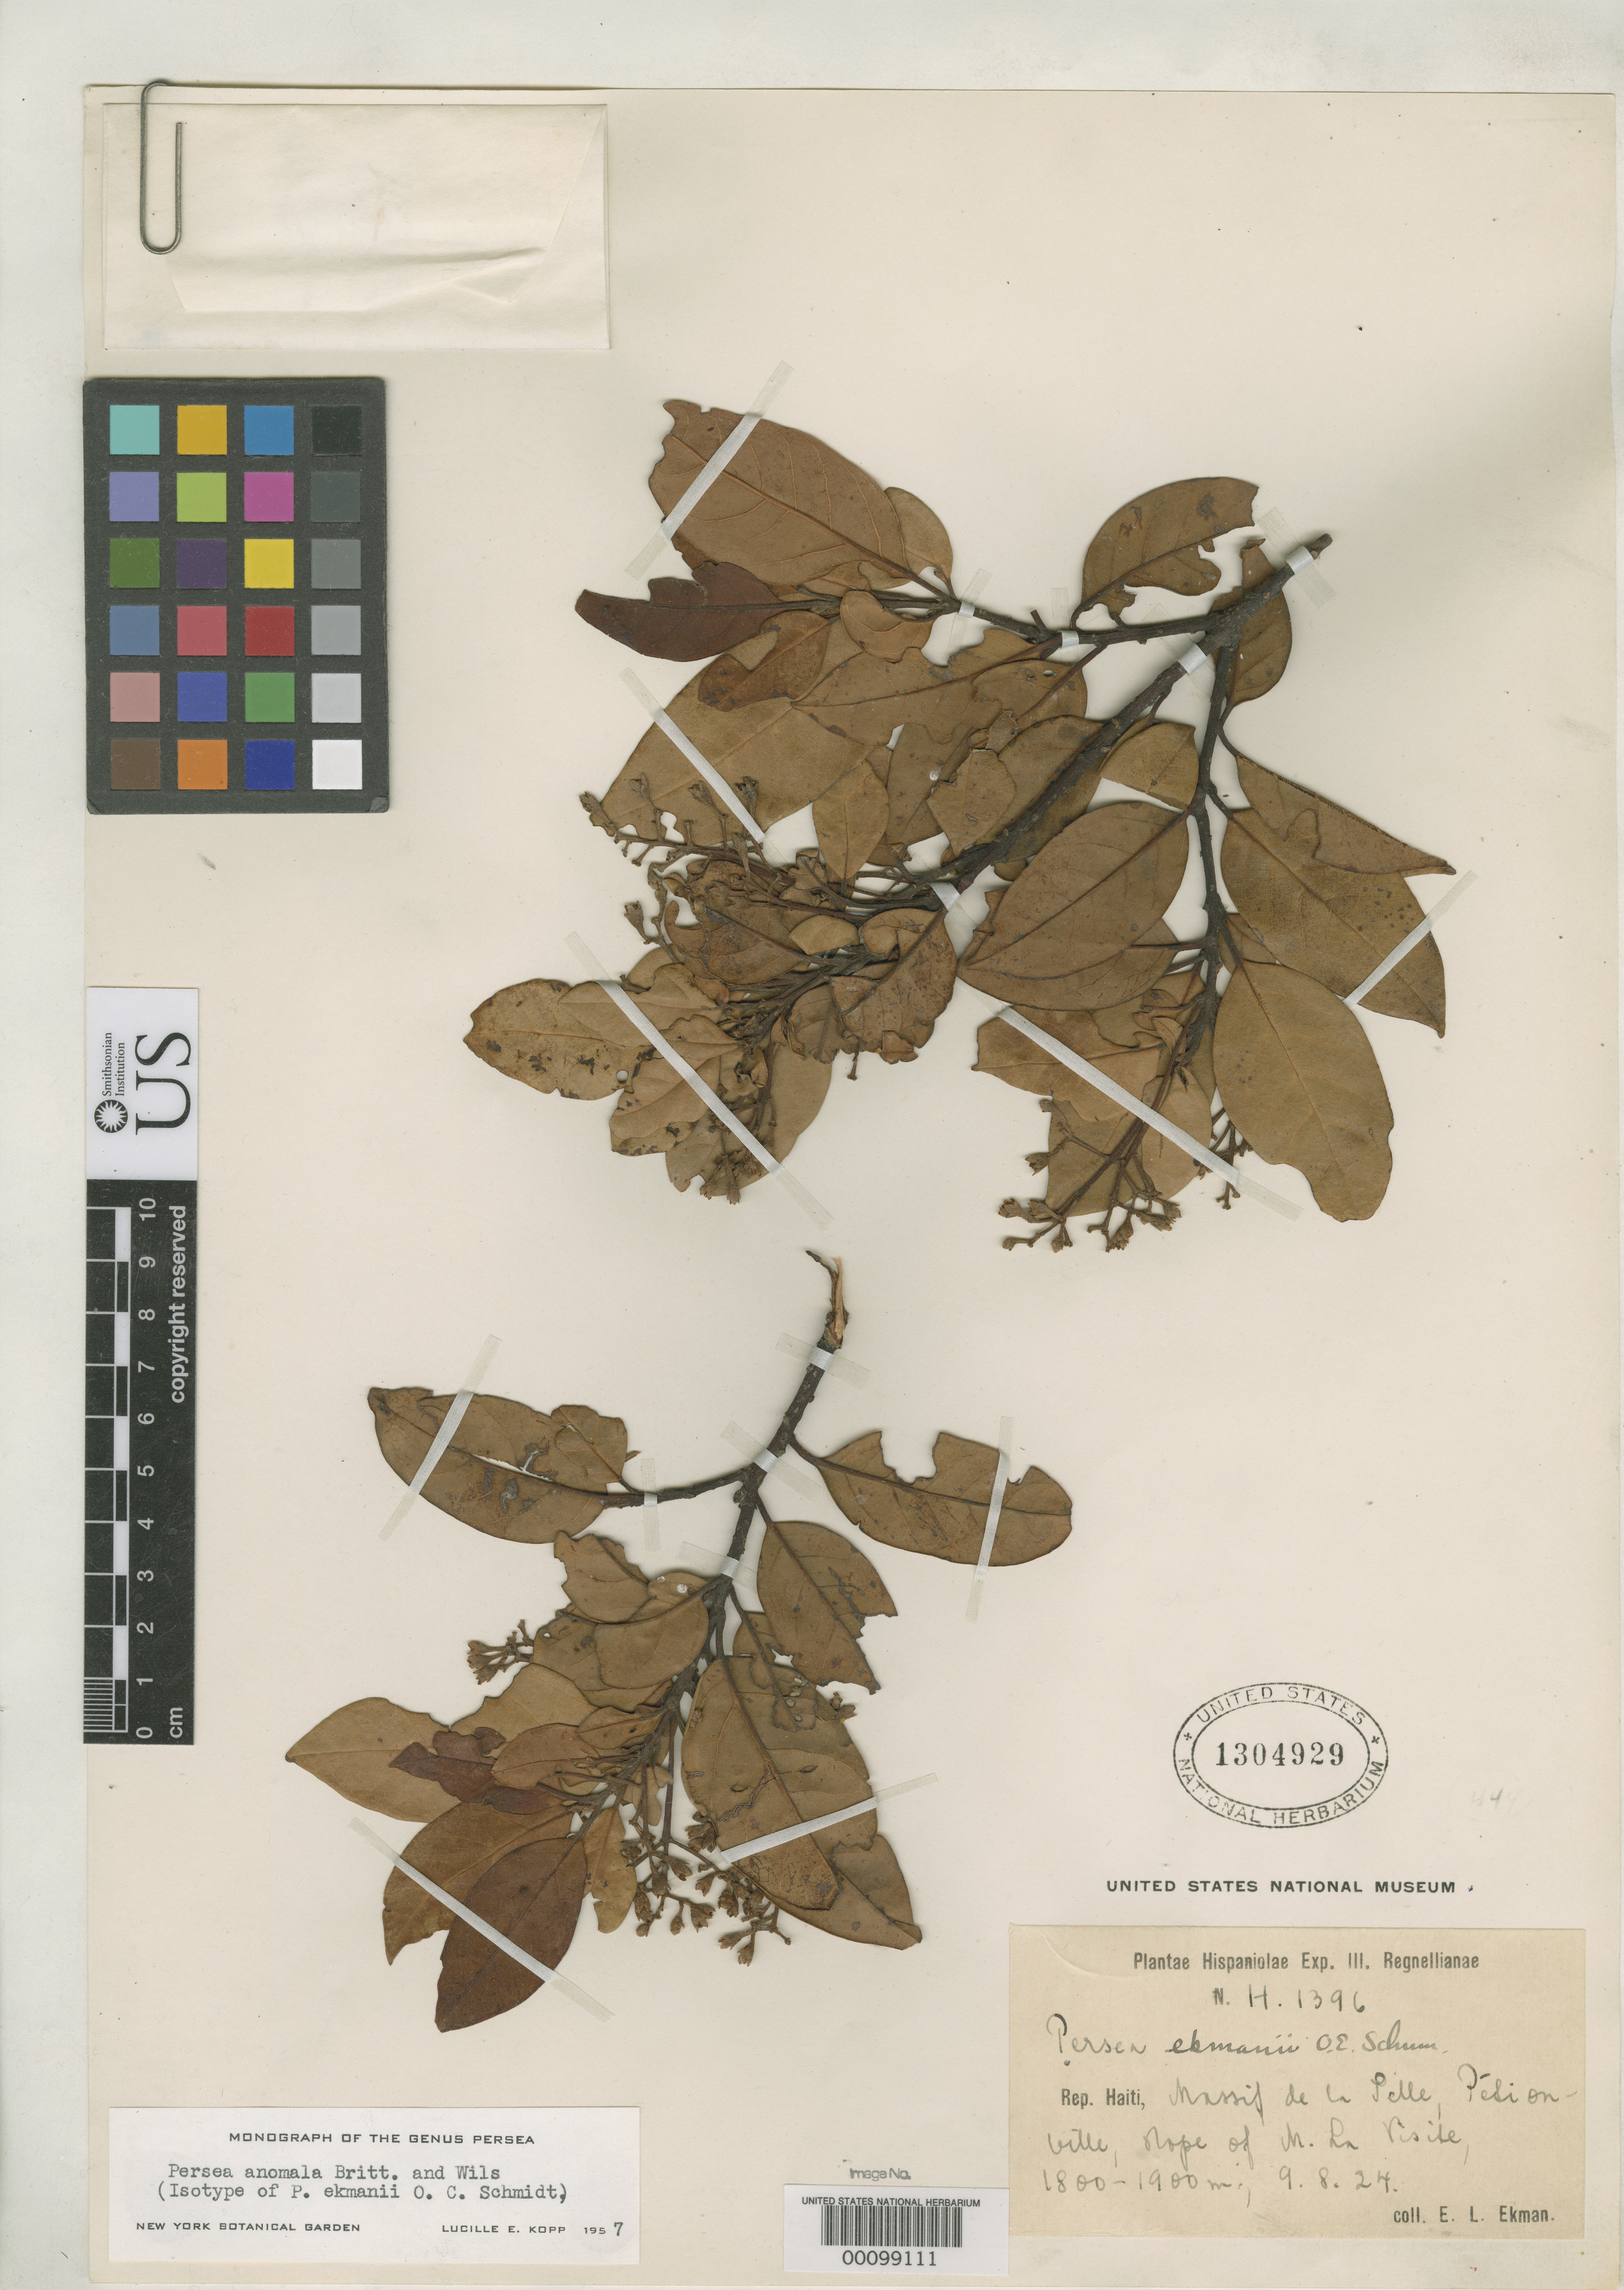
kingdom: Plantae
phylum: Tracheophyta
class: Magnoliopsida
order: Laurales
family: Lauraceae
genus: Persea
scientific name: Persea ekmanii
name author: O.C. Schmidt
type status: Isotype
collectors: E. L. Ekman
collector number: H 1396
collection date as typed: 1924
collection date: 1924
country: Haiti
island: Hispaniola Island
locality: Massif de La Selle, Nouvelle Touraine, Morne La Visite.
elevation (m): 1800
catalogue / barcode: US 1304929